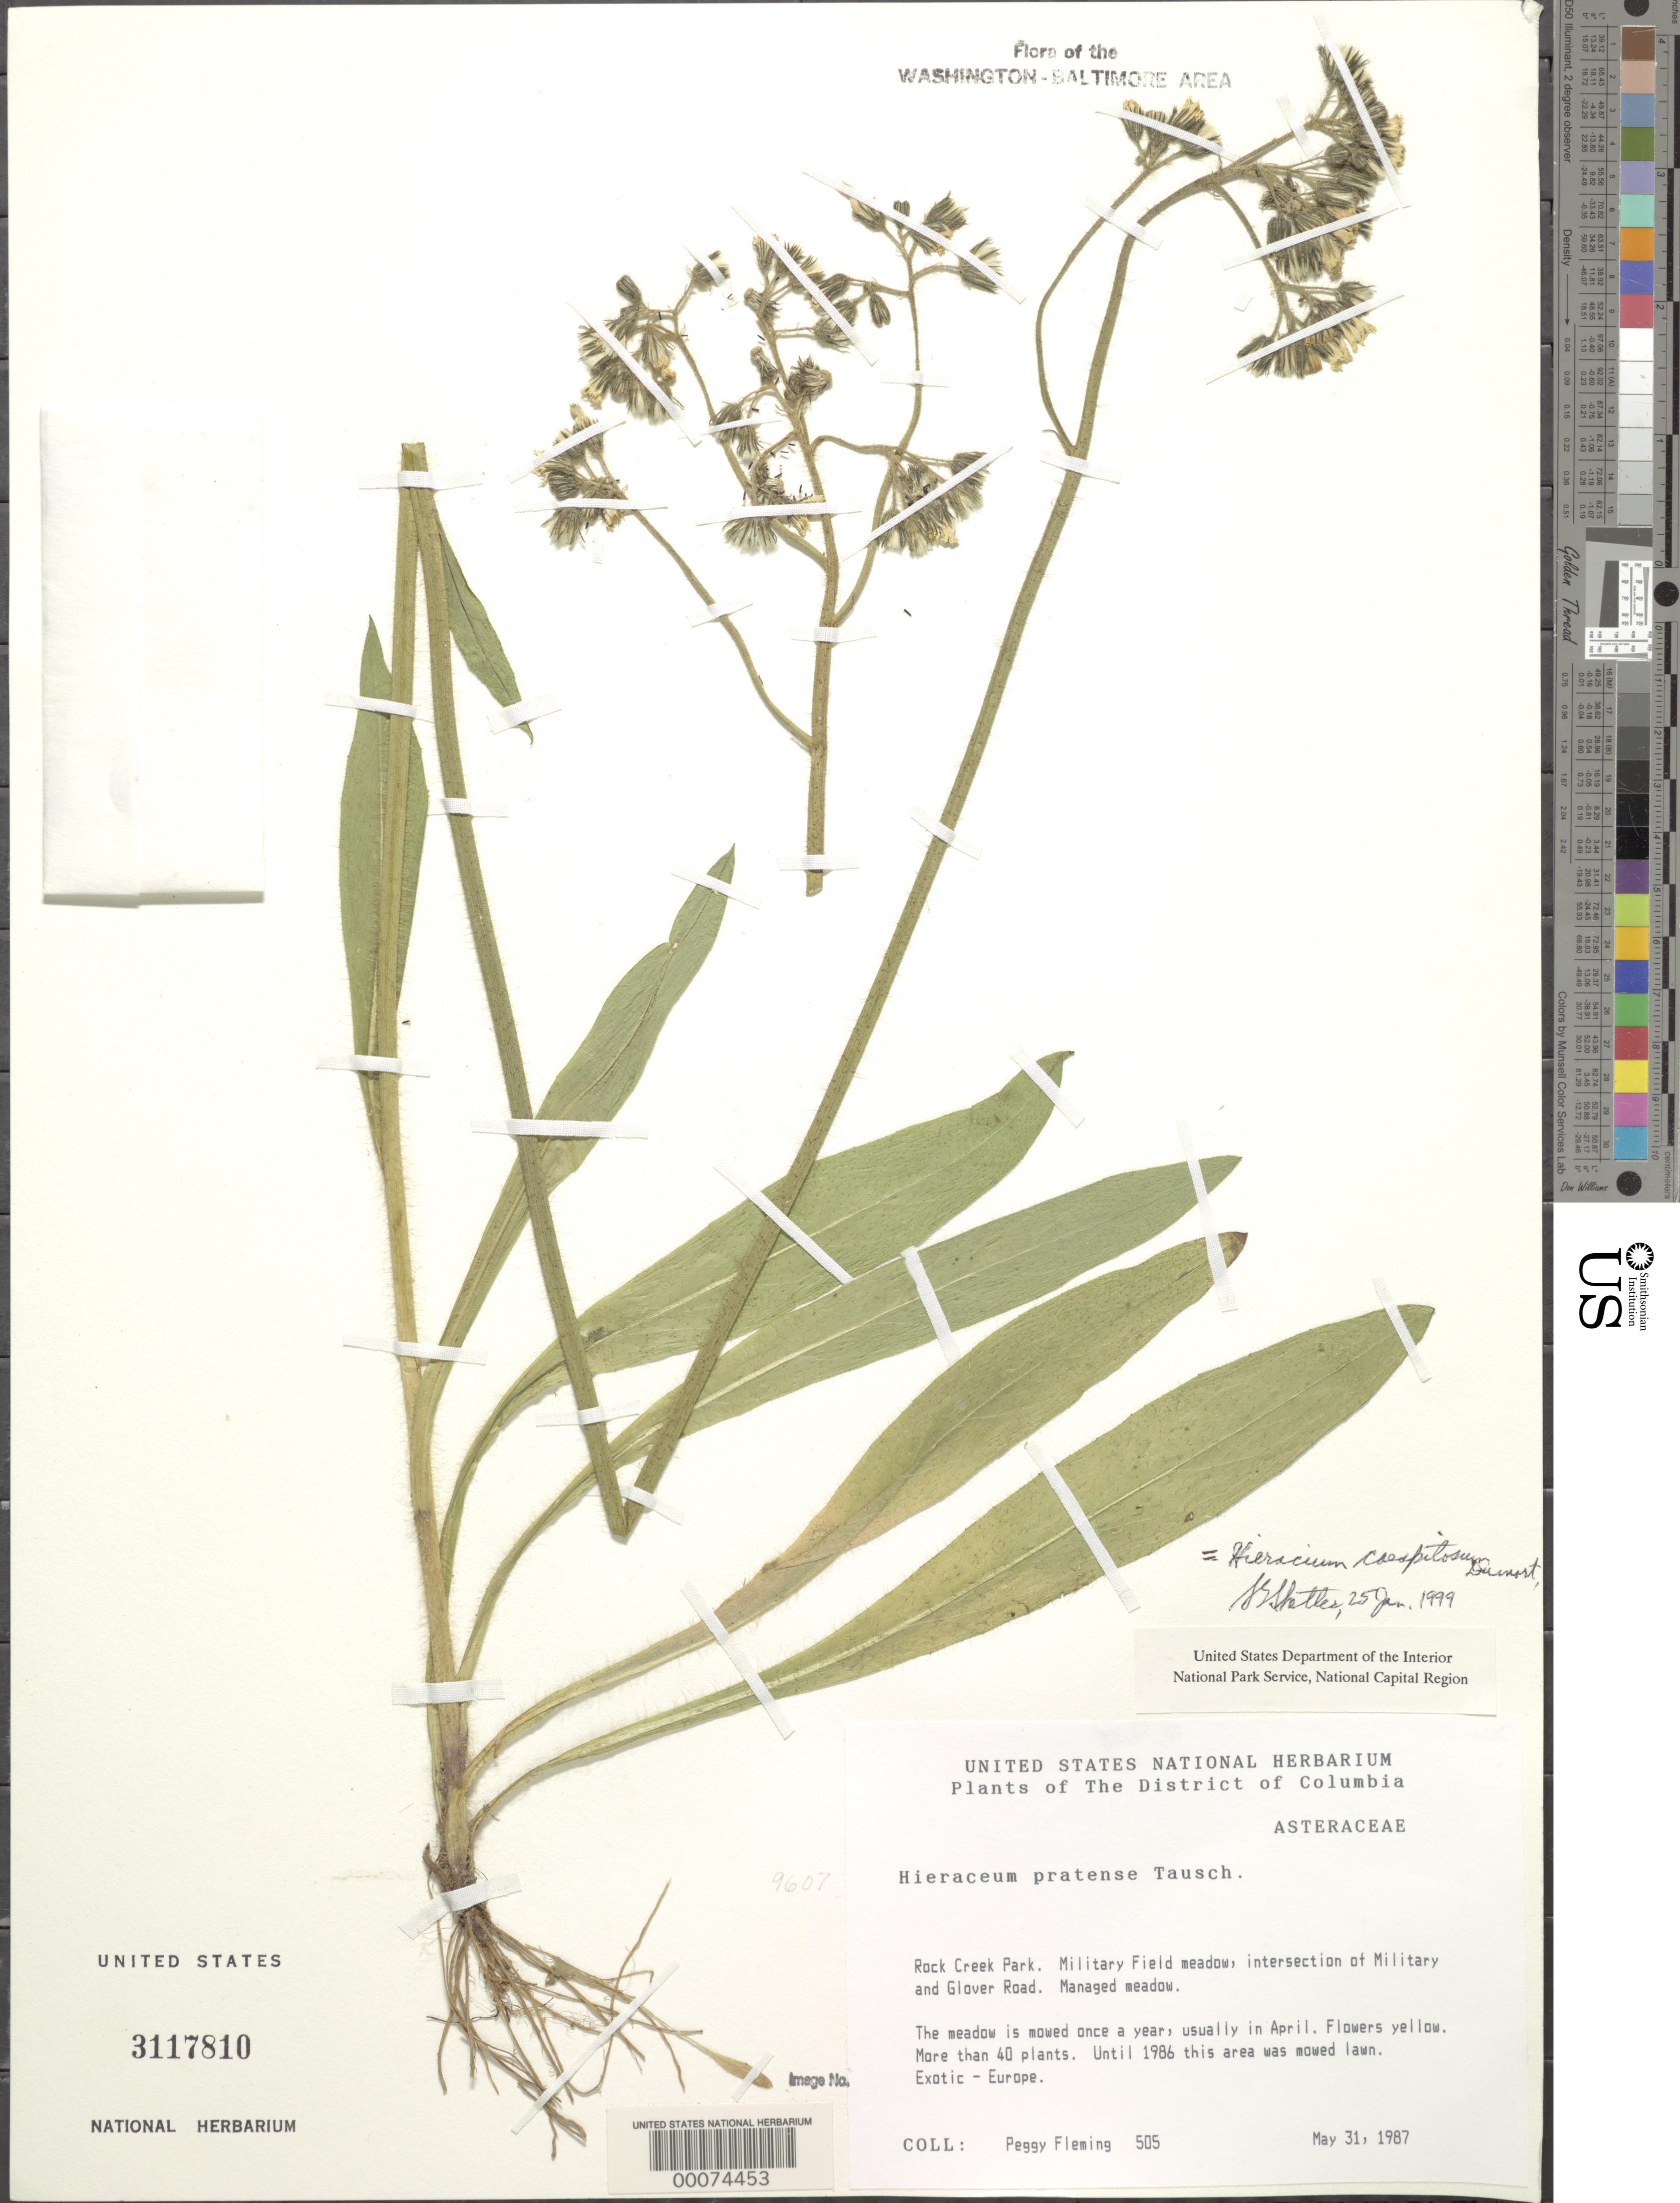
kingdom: Plantae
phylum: Tracheophyta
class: Magnoliopsida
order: Asterales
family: Asteraceae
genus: Pilosella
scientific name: Pilosella caespitosa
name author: (Dumort.) P. D. Sell & C. West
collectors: P. Fleming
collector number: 505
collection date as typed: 31 May 1987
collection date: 1987-05-31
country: United States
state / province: District of Columbia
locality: Rock Creek Park. Military field meadow, intersection of Military and Glover Road. Rock Creek Park & vicinity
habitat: Managed meadow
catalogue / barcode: US 3117810